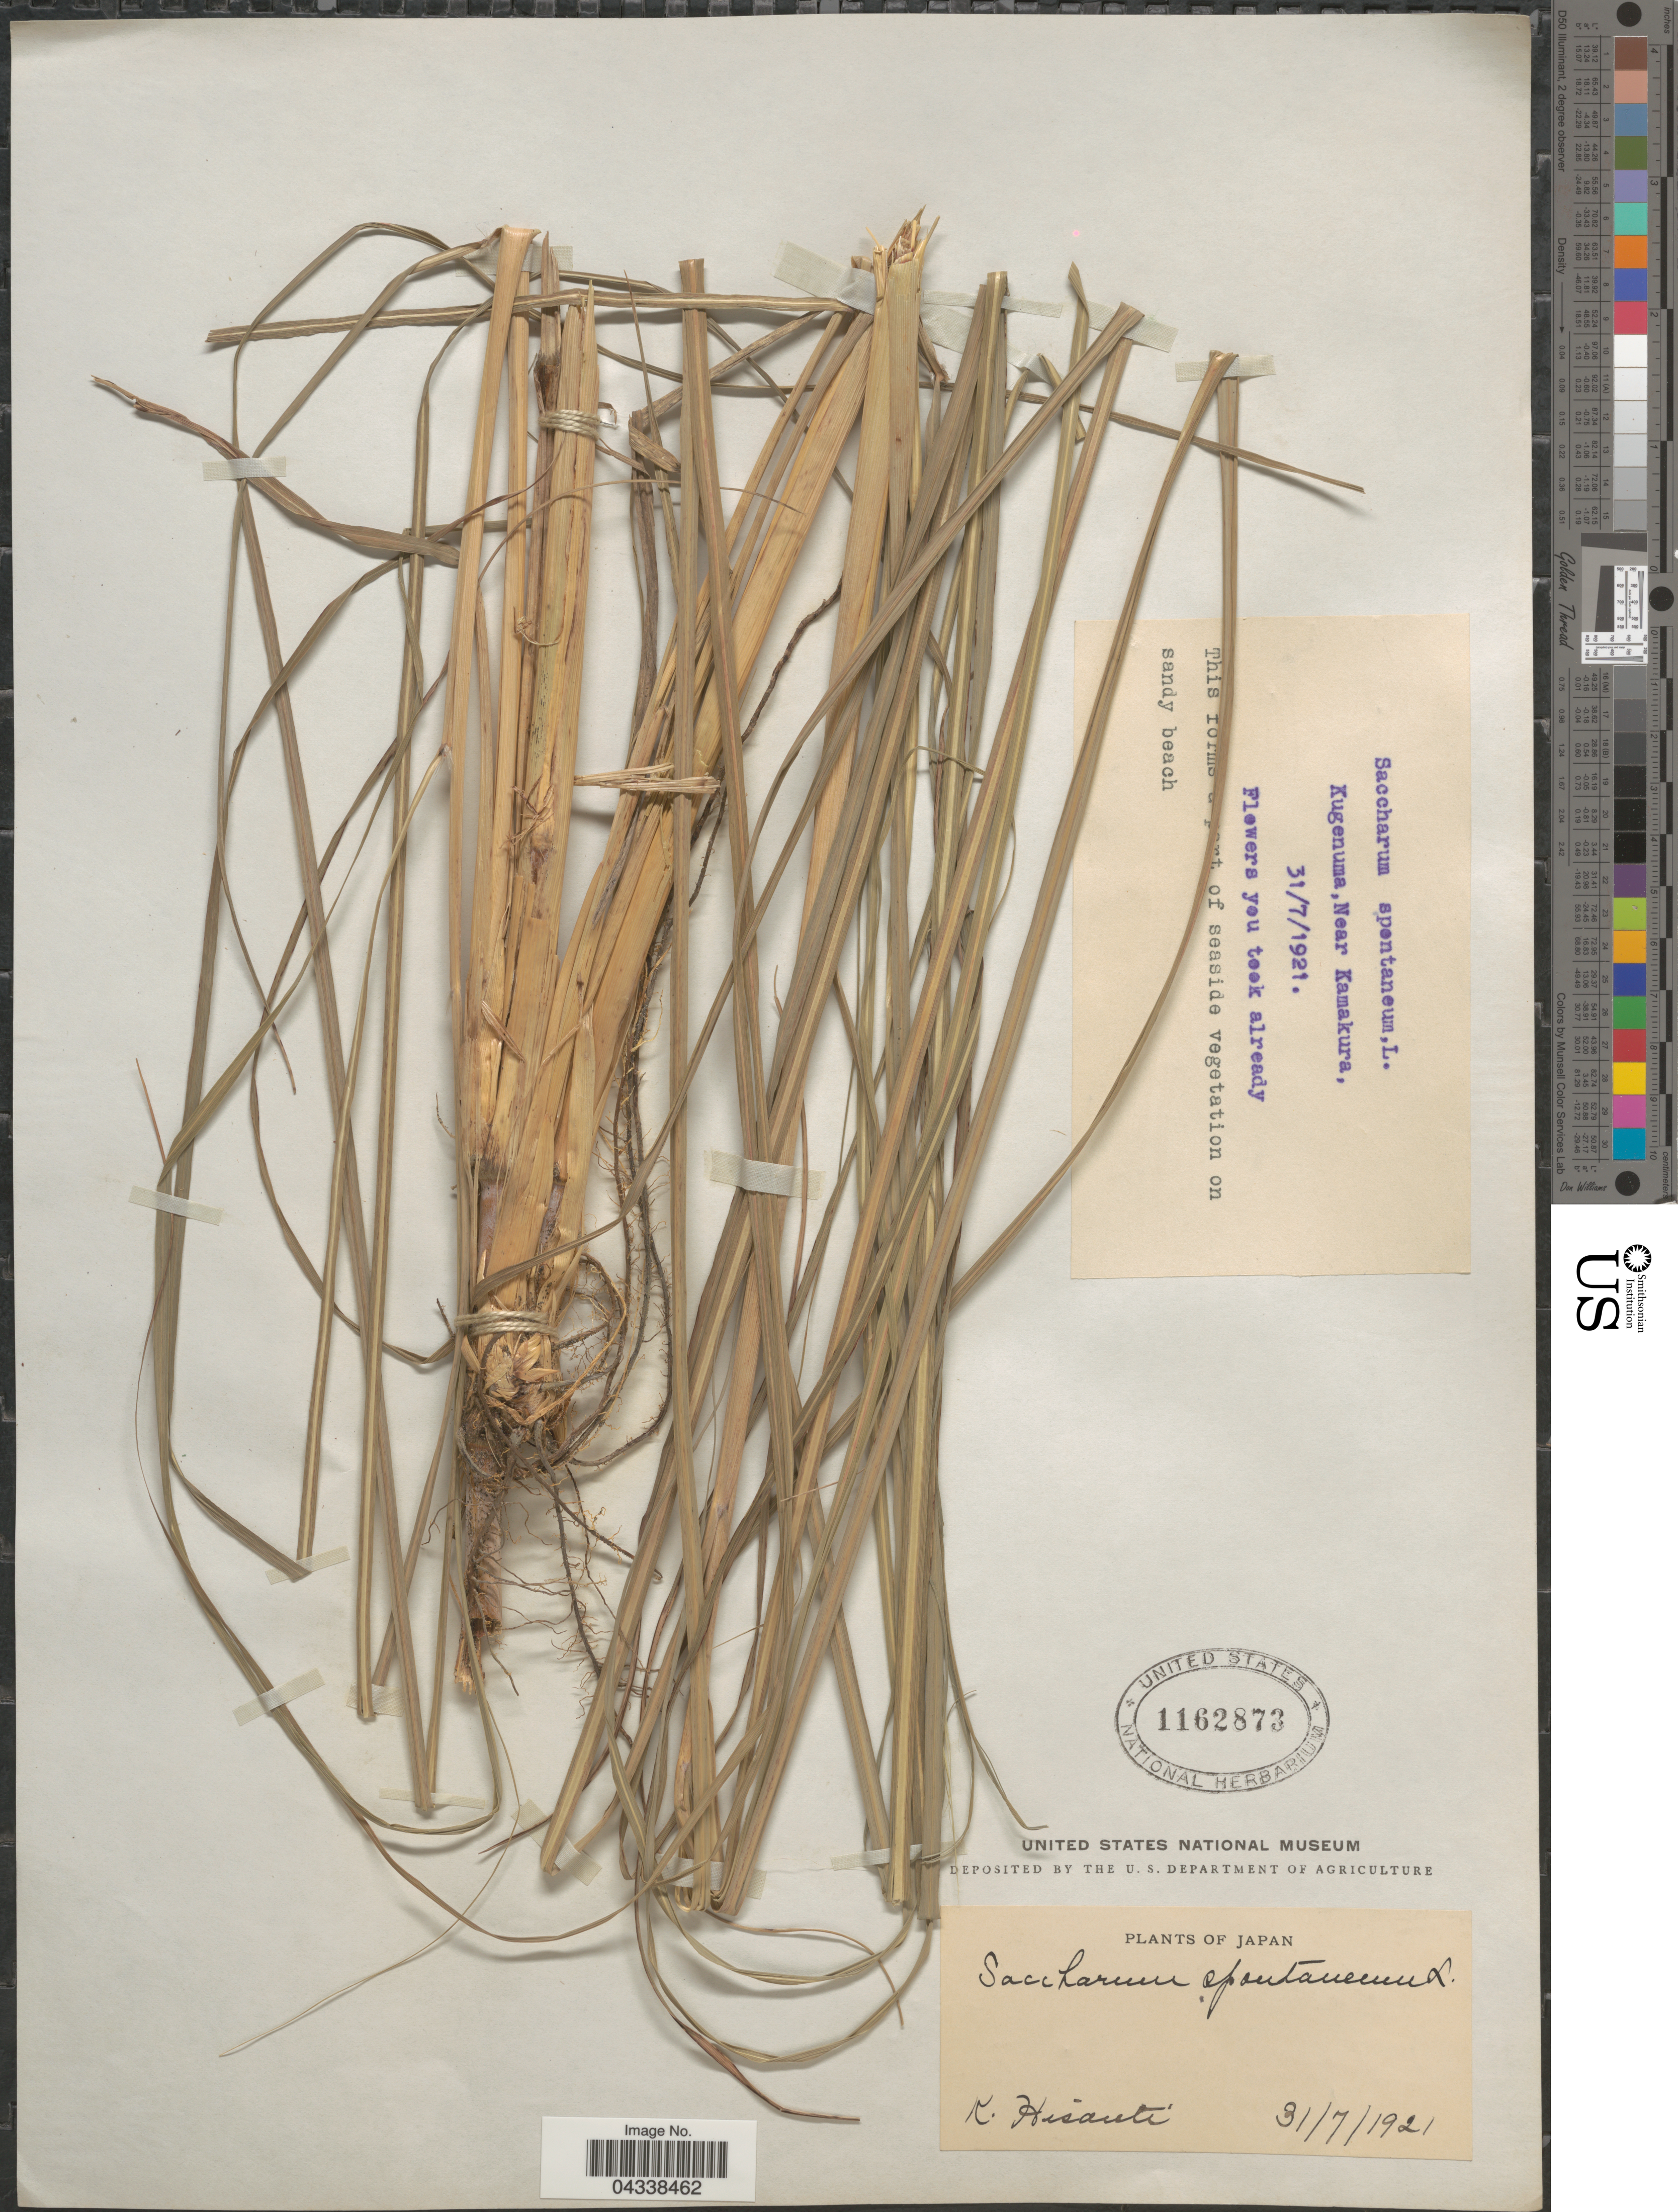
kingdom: Plantae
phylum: Tracheophyta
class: Liliopsida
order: Poales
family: Poaceae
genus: Saccharum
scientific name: Saccharum spontaneum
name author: L.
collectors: K. Hisauti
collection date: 1921-07-31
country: Japan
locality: Kugenuma, Near Kamakura.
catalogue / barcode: US 1162873